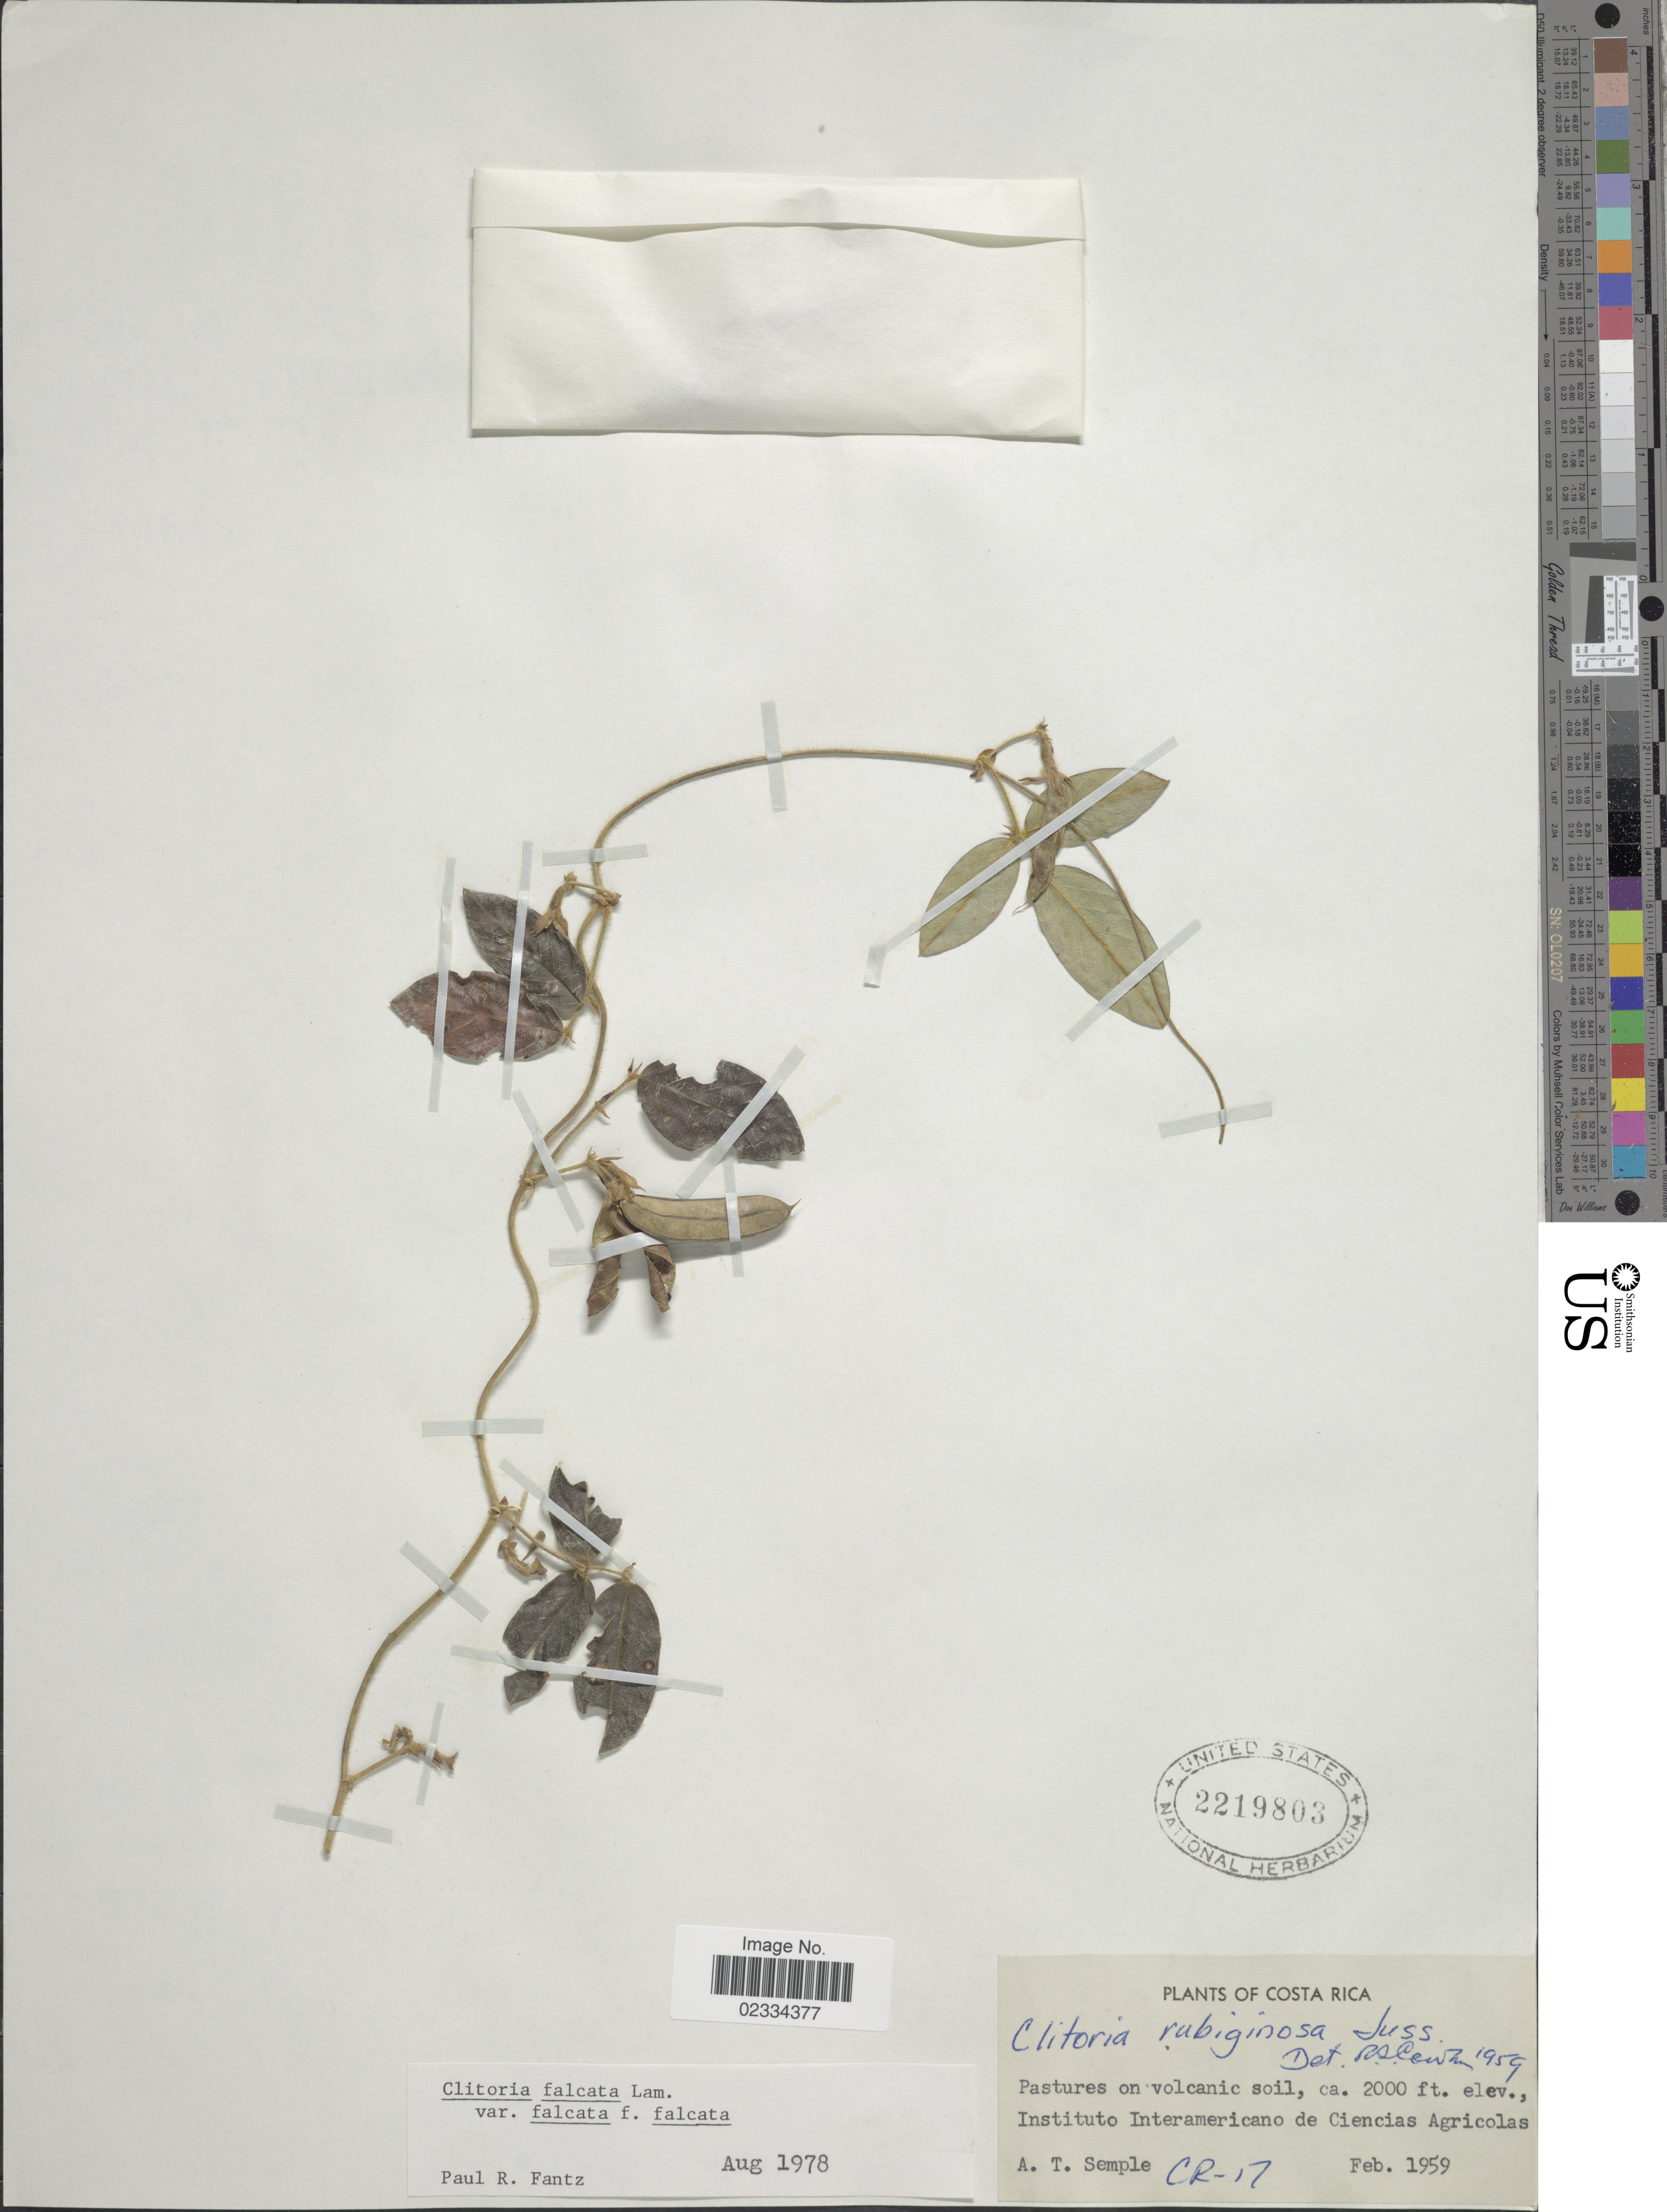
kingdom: Plantae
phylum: Tracheophyta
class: Magnoliopsida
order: Fabales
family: Fabaceae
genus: Clitoria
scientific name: Clitoria falcata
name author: Lam.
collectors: A. Semple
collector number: CR-17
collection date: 1959-02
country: Costa Rica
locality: Instituto Interamericano de Ciencias Agricolas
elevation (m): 610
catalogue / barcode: US 2219803